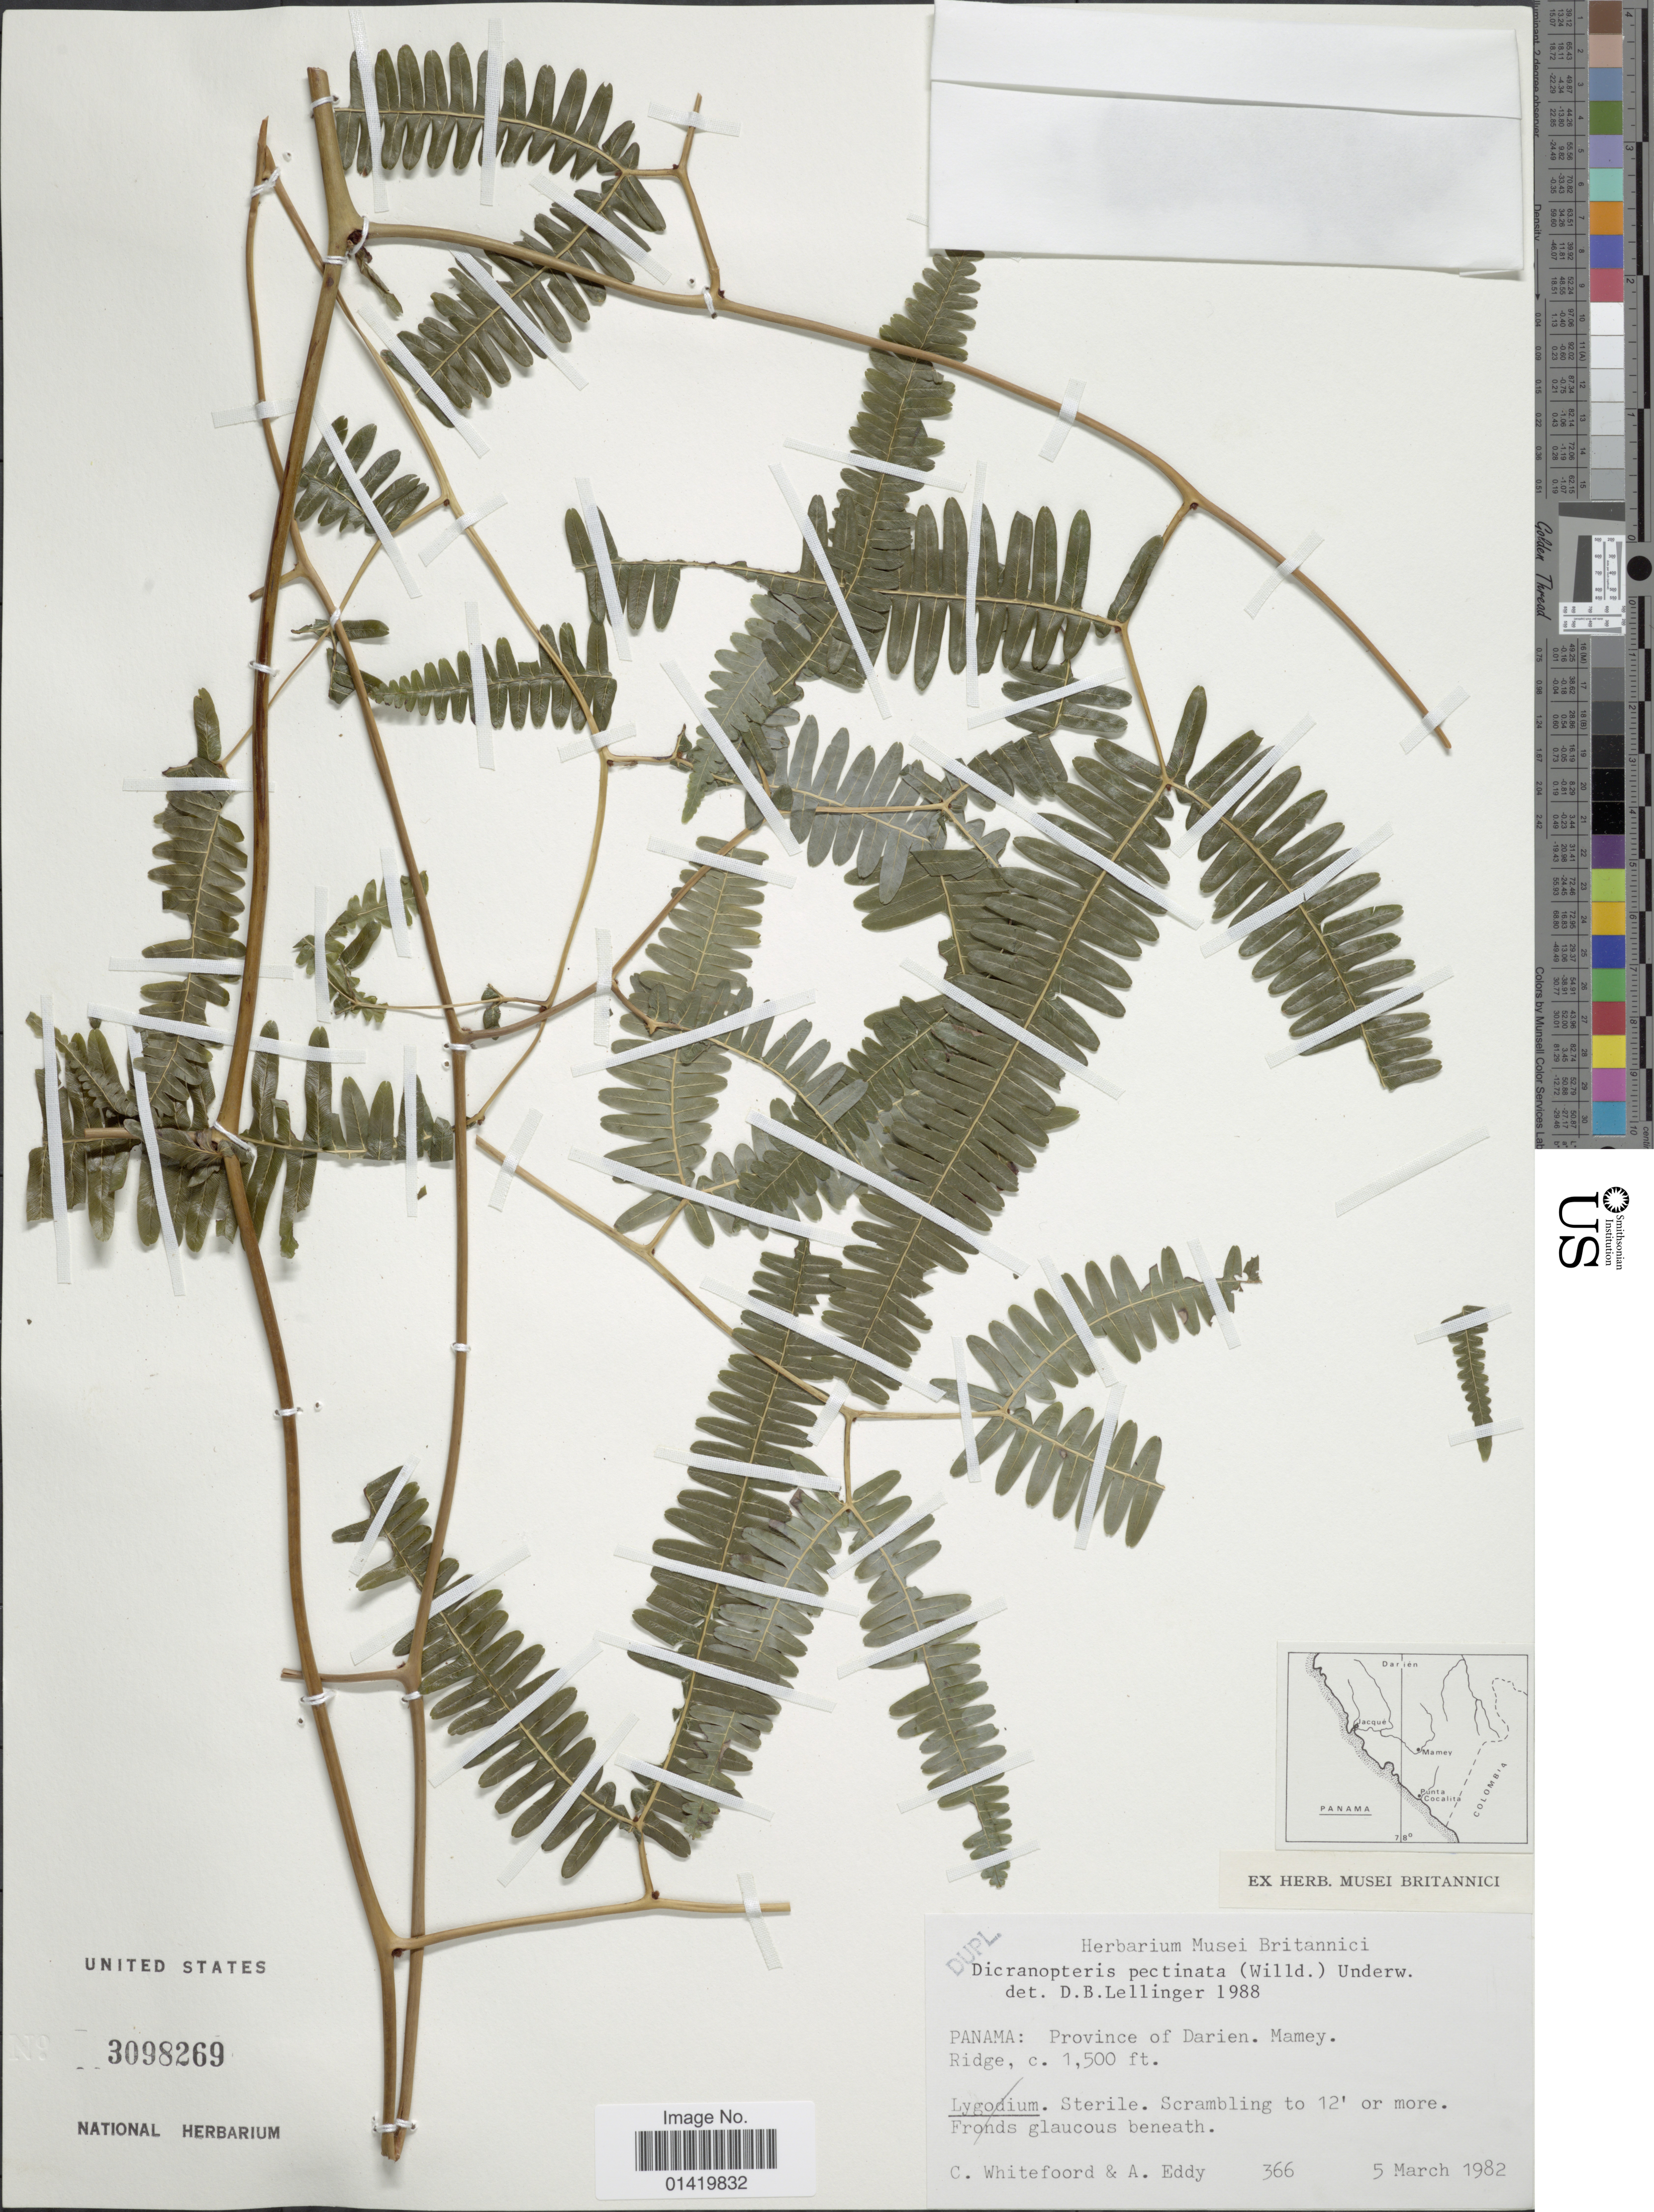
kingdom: Plantae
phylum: Tracheophyta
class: Polypodiopsida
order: Gleicheniales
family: Gleicheniaceae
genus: Gleichenella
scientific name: Gleichenella pectinata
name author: (Willd.) Ching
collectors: C. Whitefoord & A. Eddy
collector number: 366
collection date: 1982-03-05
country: Panama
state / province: Darién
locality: Mamey Ridge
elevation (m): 457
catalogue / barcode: US 3098269